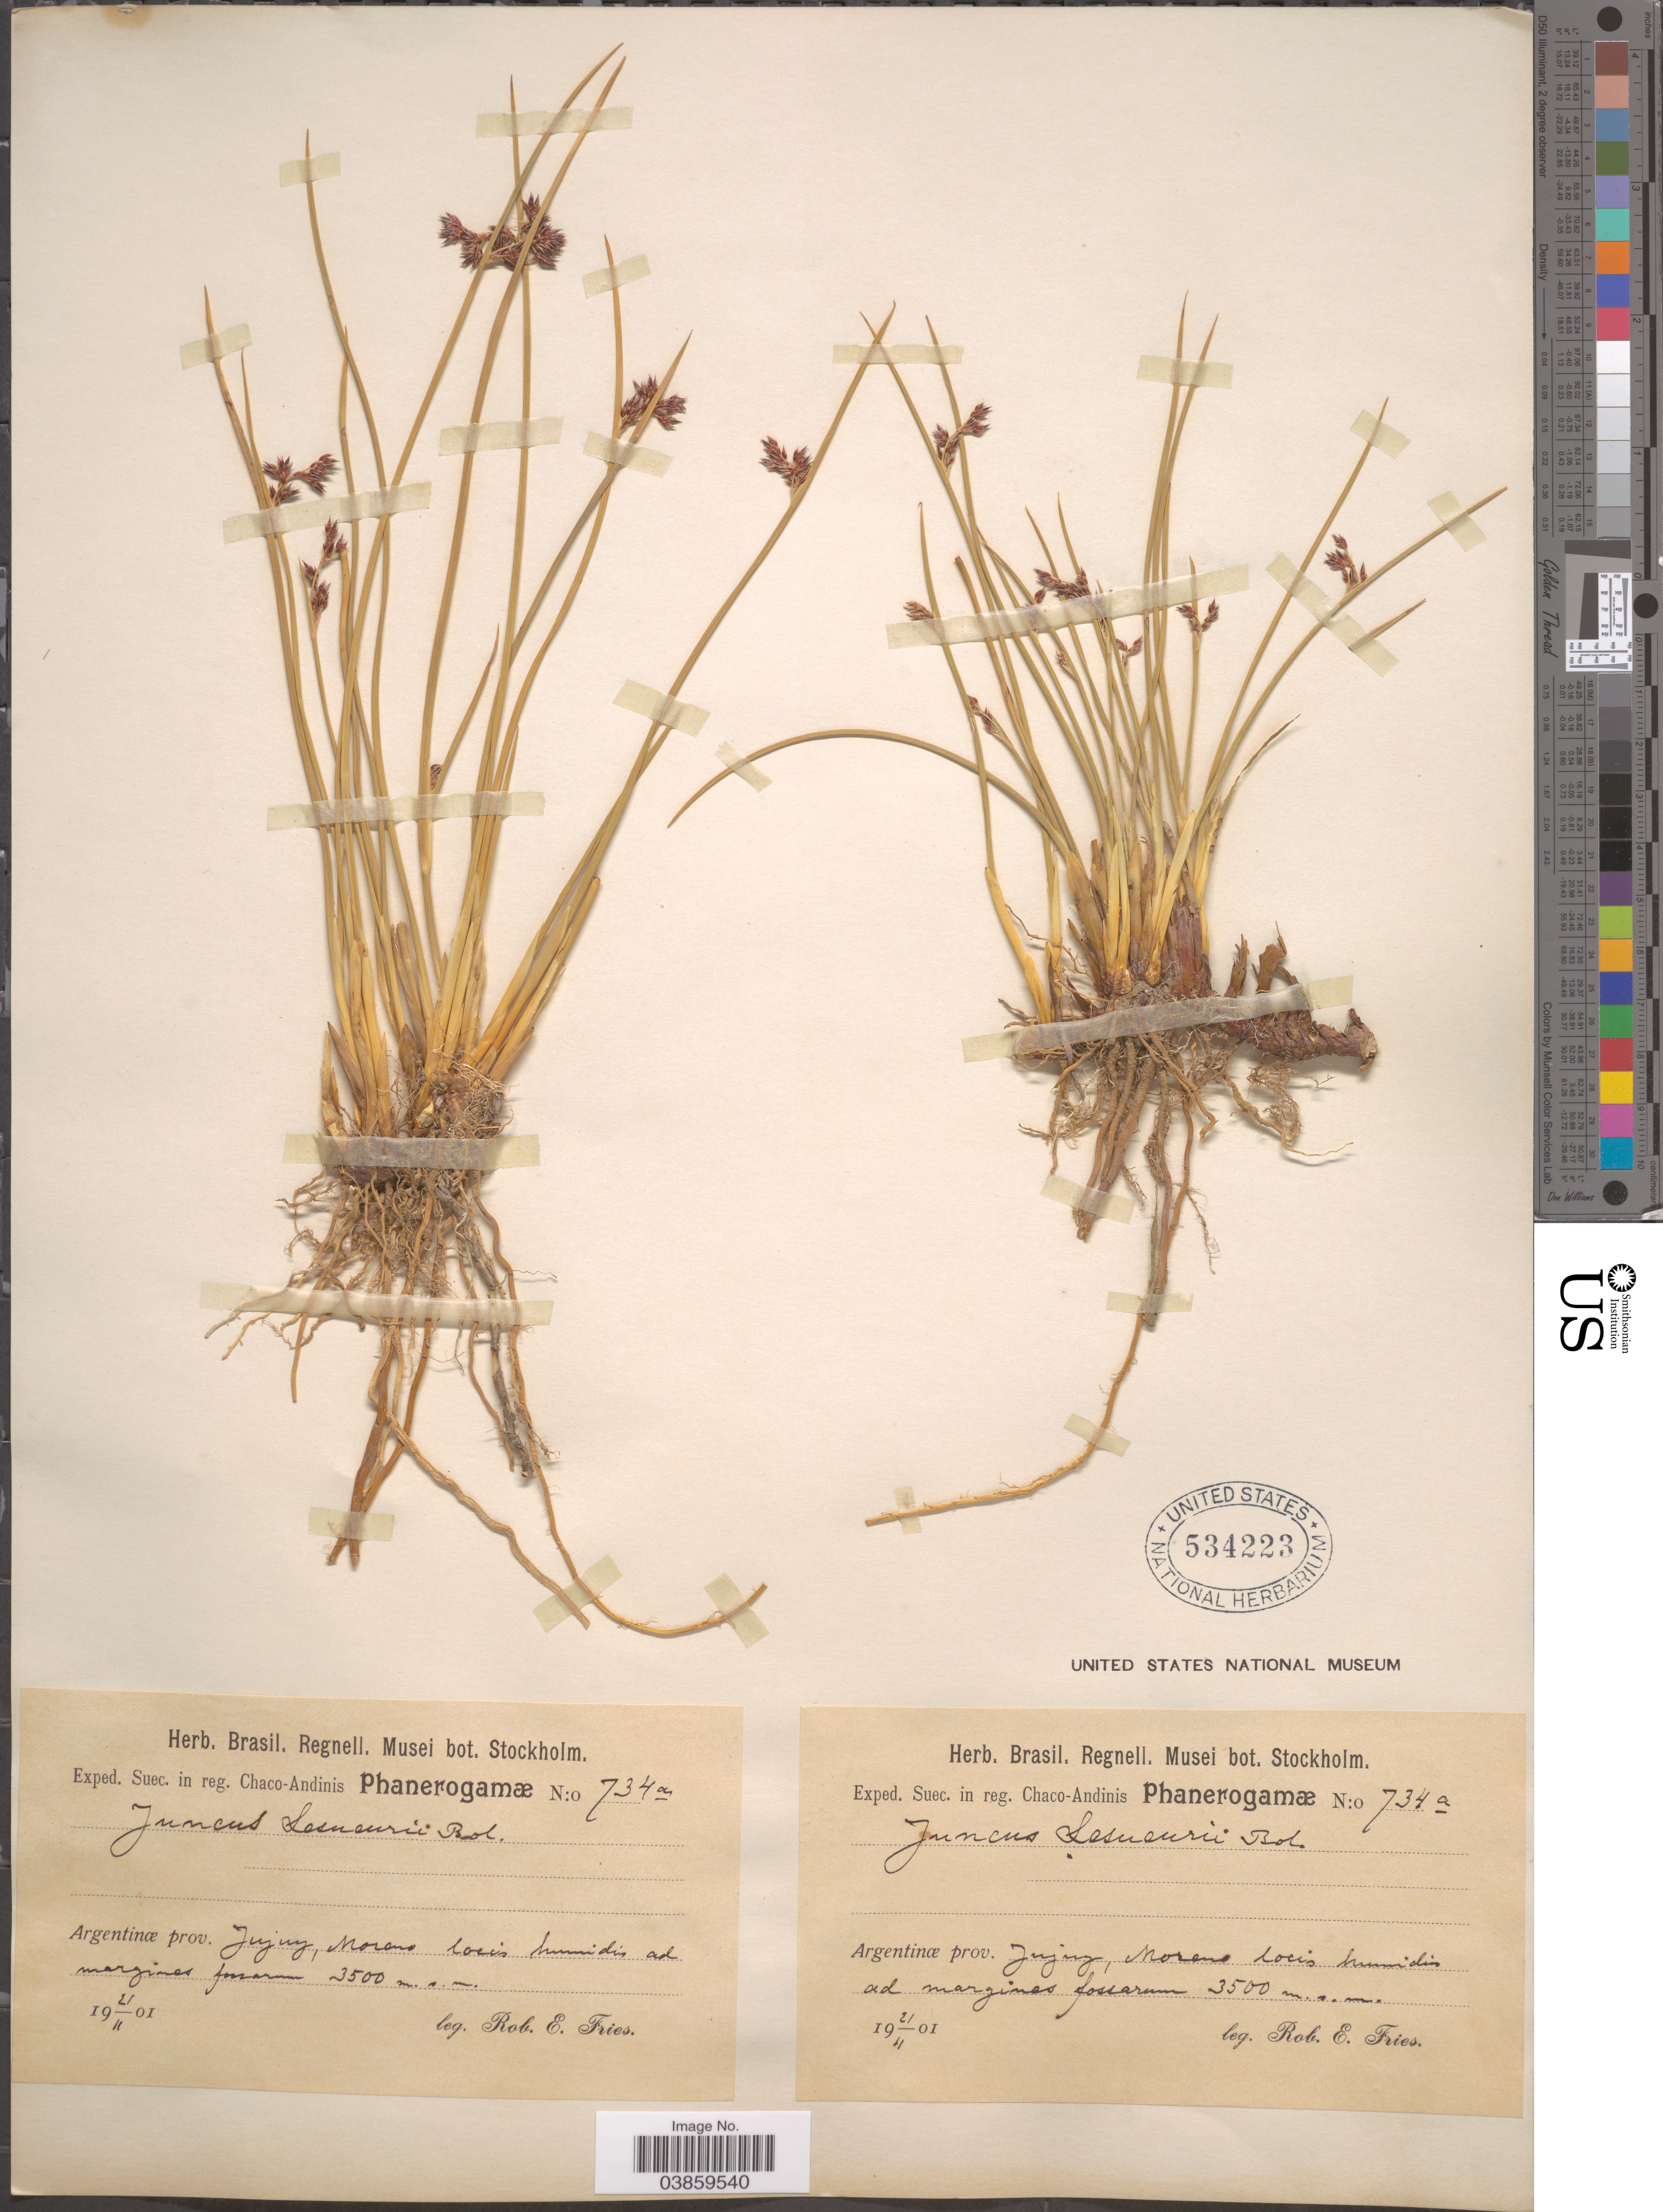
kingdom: Plantae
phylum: Tracheophyta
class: Liliopsida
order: Poales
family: Juncaceae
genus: Juncus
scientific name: Juncus lesueurii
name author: Bol.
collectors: R. E. Fries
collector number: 734a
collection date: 1901-11-21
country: Argentina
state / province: Jujuy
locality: In reg. Chaco-Andinis. Moreno locis humidis ad margines fossarum.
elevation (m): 3500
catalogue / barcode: US 534223